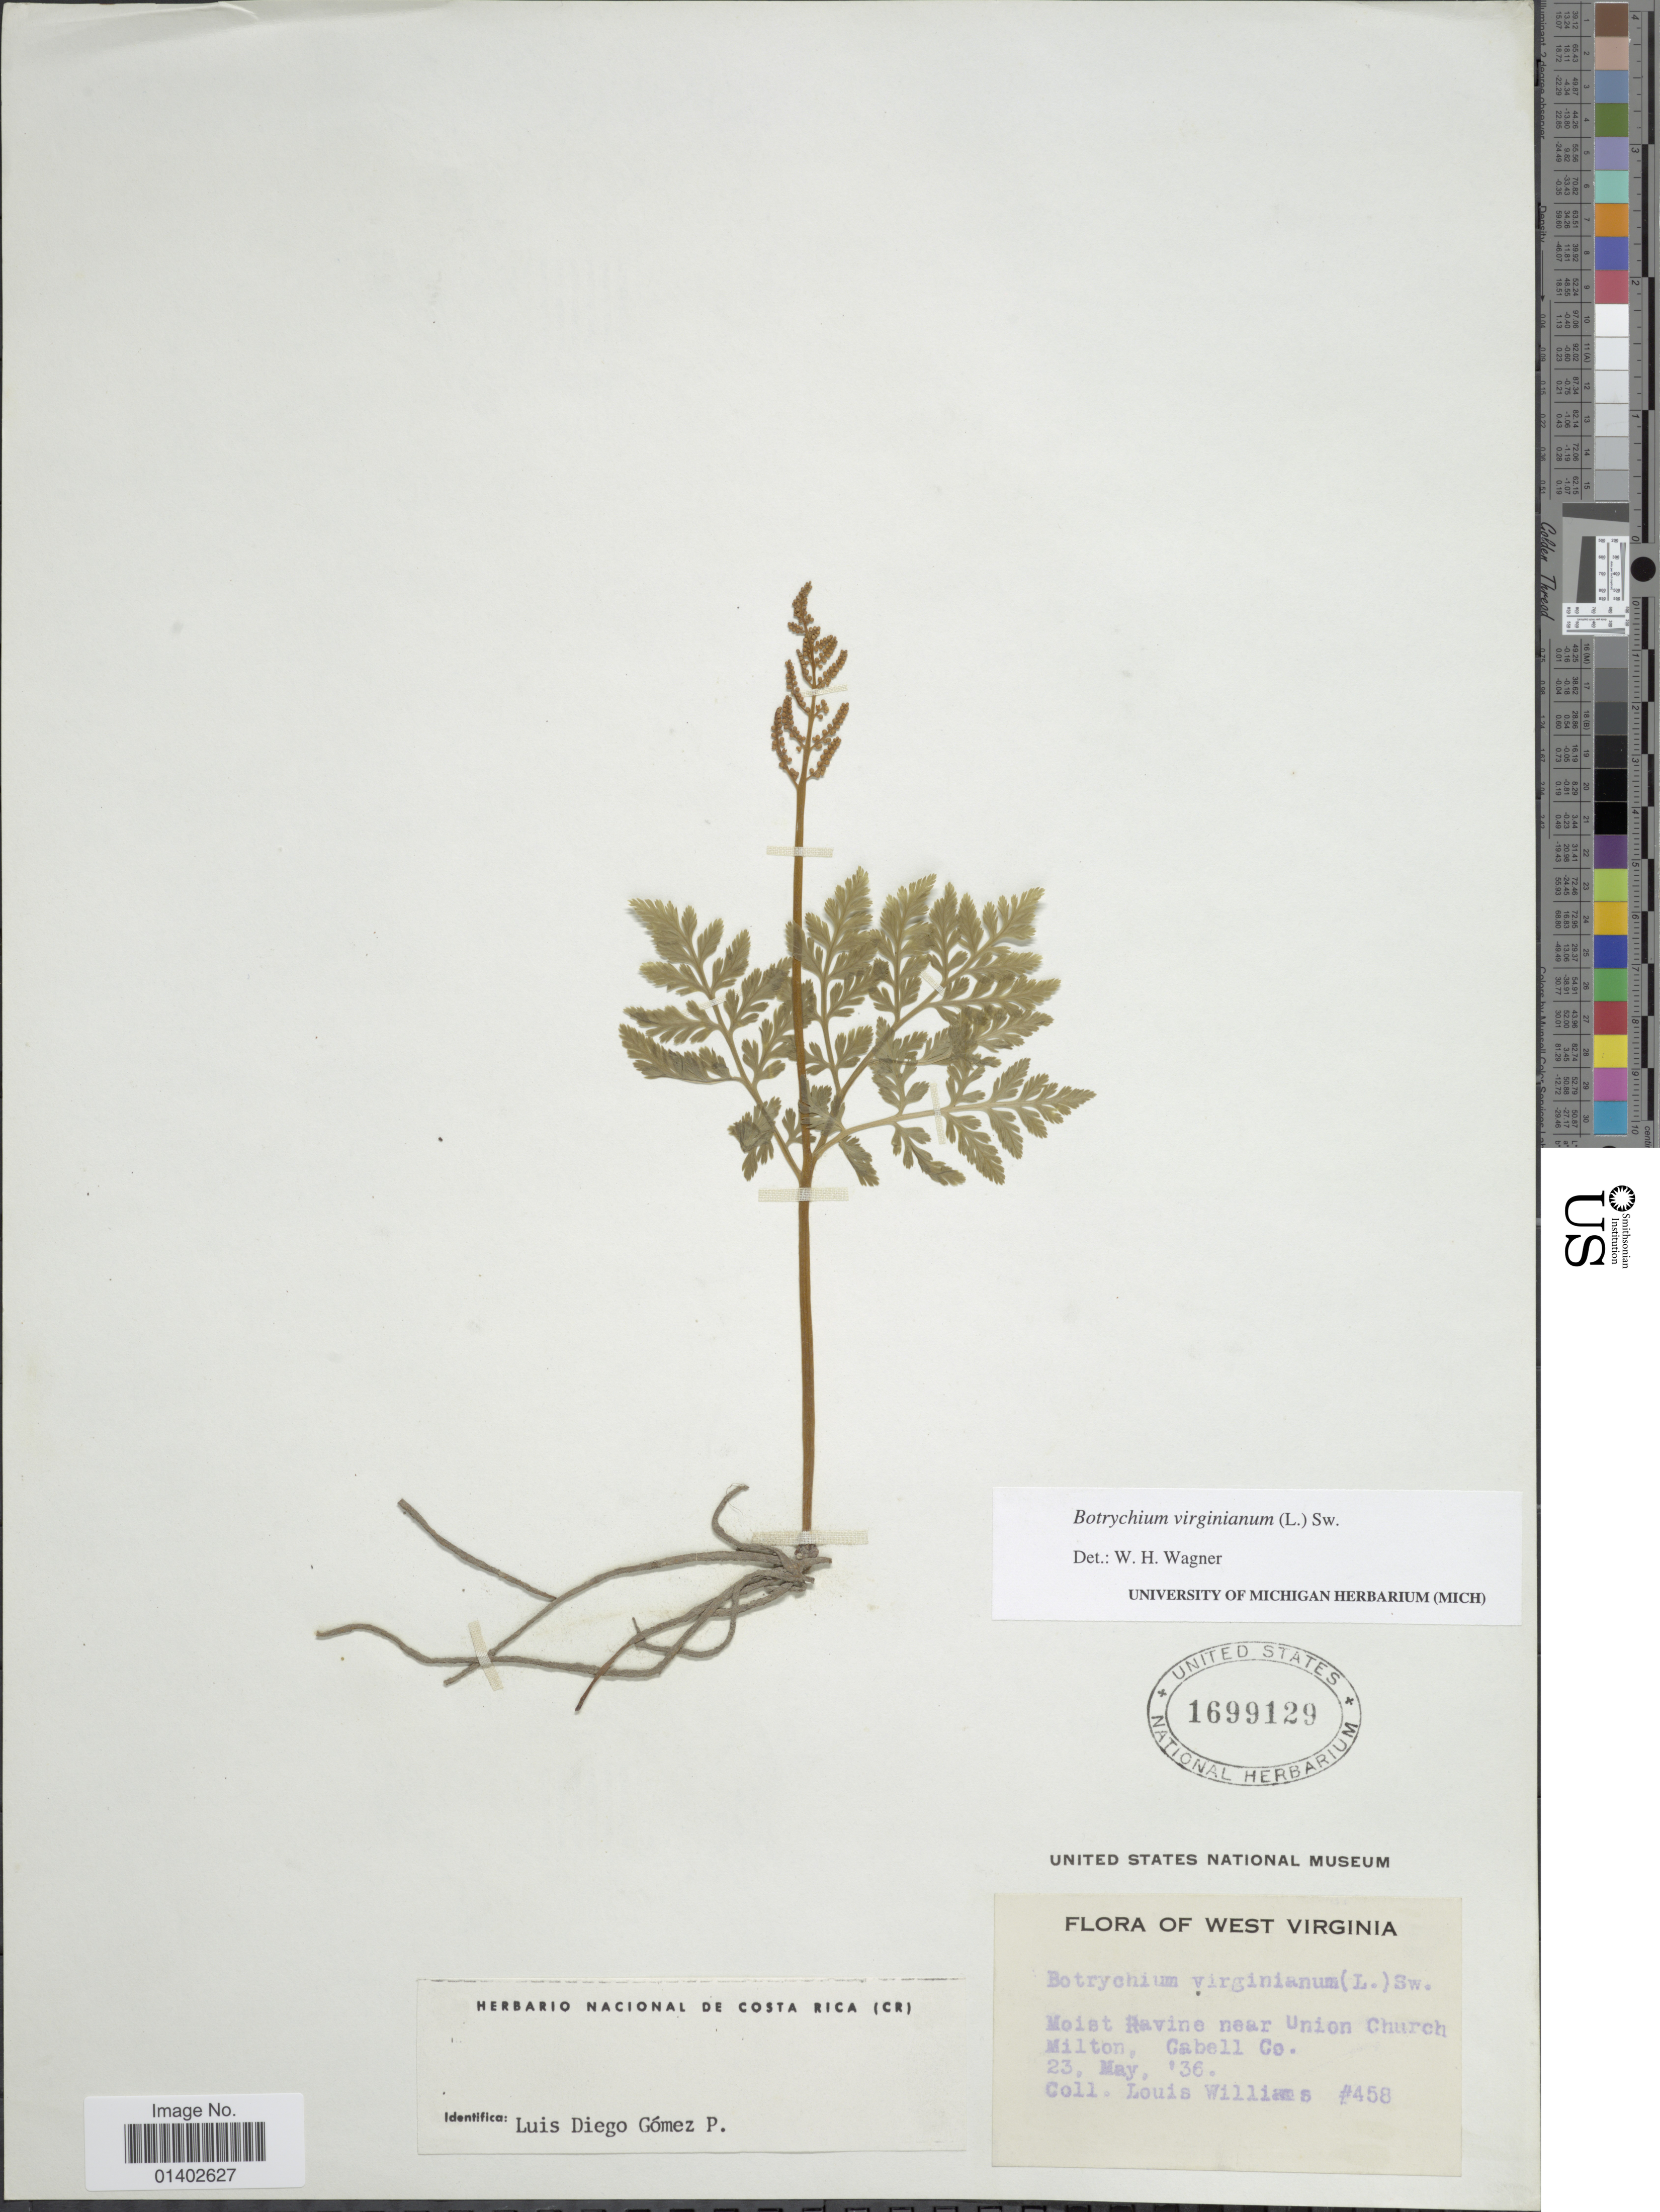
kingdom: Plantae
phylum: Tracheophyta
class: Polypodiopsida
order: Ophioglossales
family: Ophioglossaceae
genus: Botrychium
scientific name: Botrychium virginianum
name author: (L.) Sw.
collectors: L. O. Williams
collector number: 458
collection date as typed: Transcribed d/m/y: 23/5/36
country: United States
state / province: West Virginia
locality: Moist Ravine near Union Church Milton, Gabell Co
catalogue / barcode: US 1699129